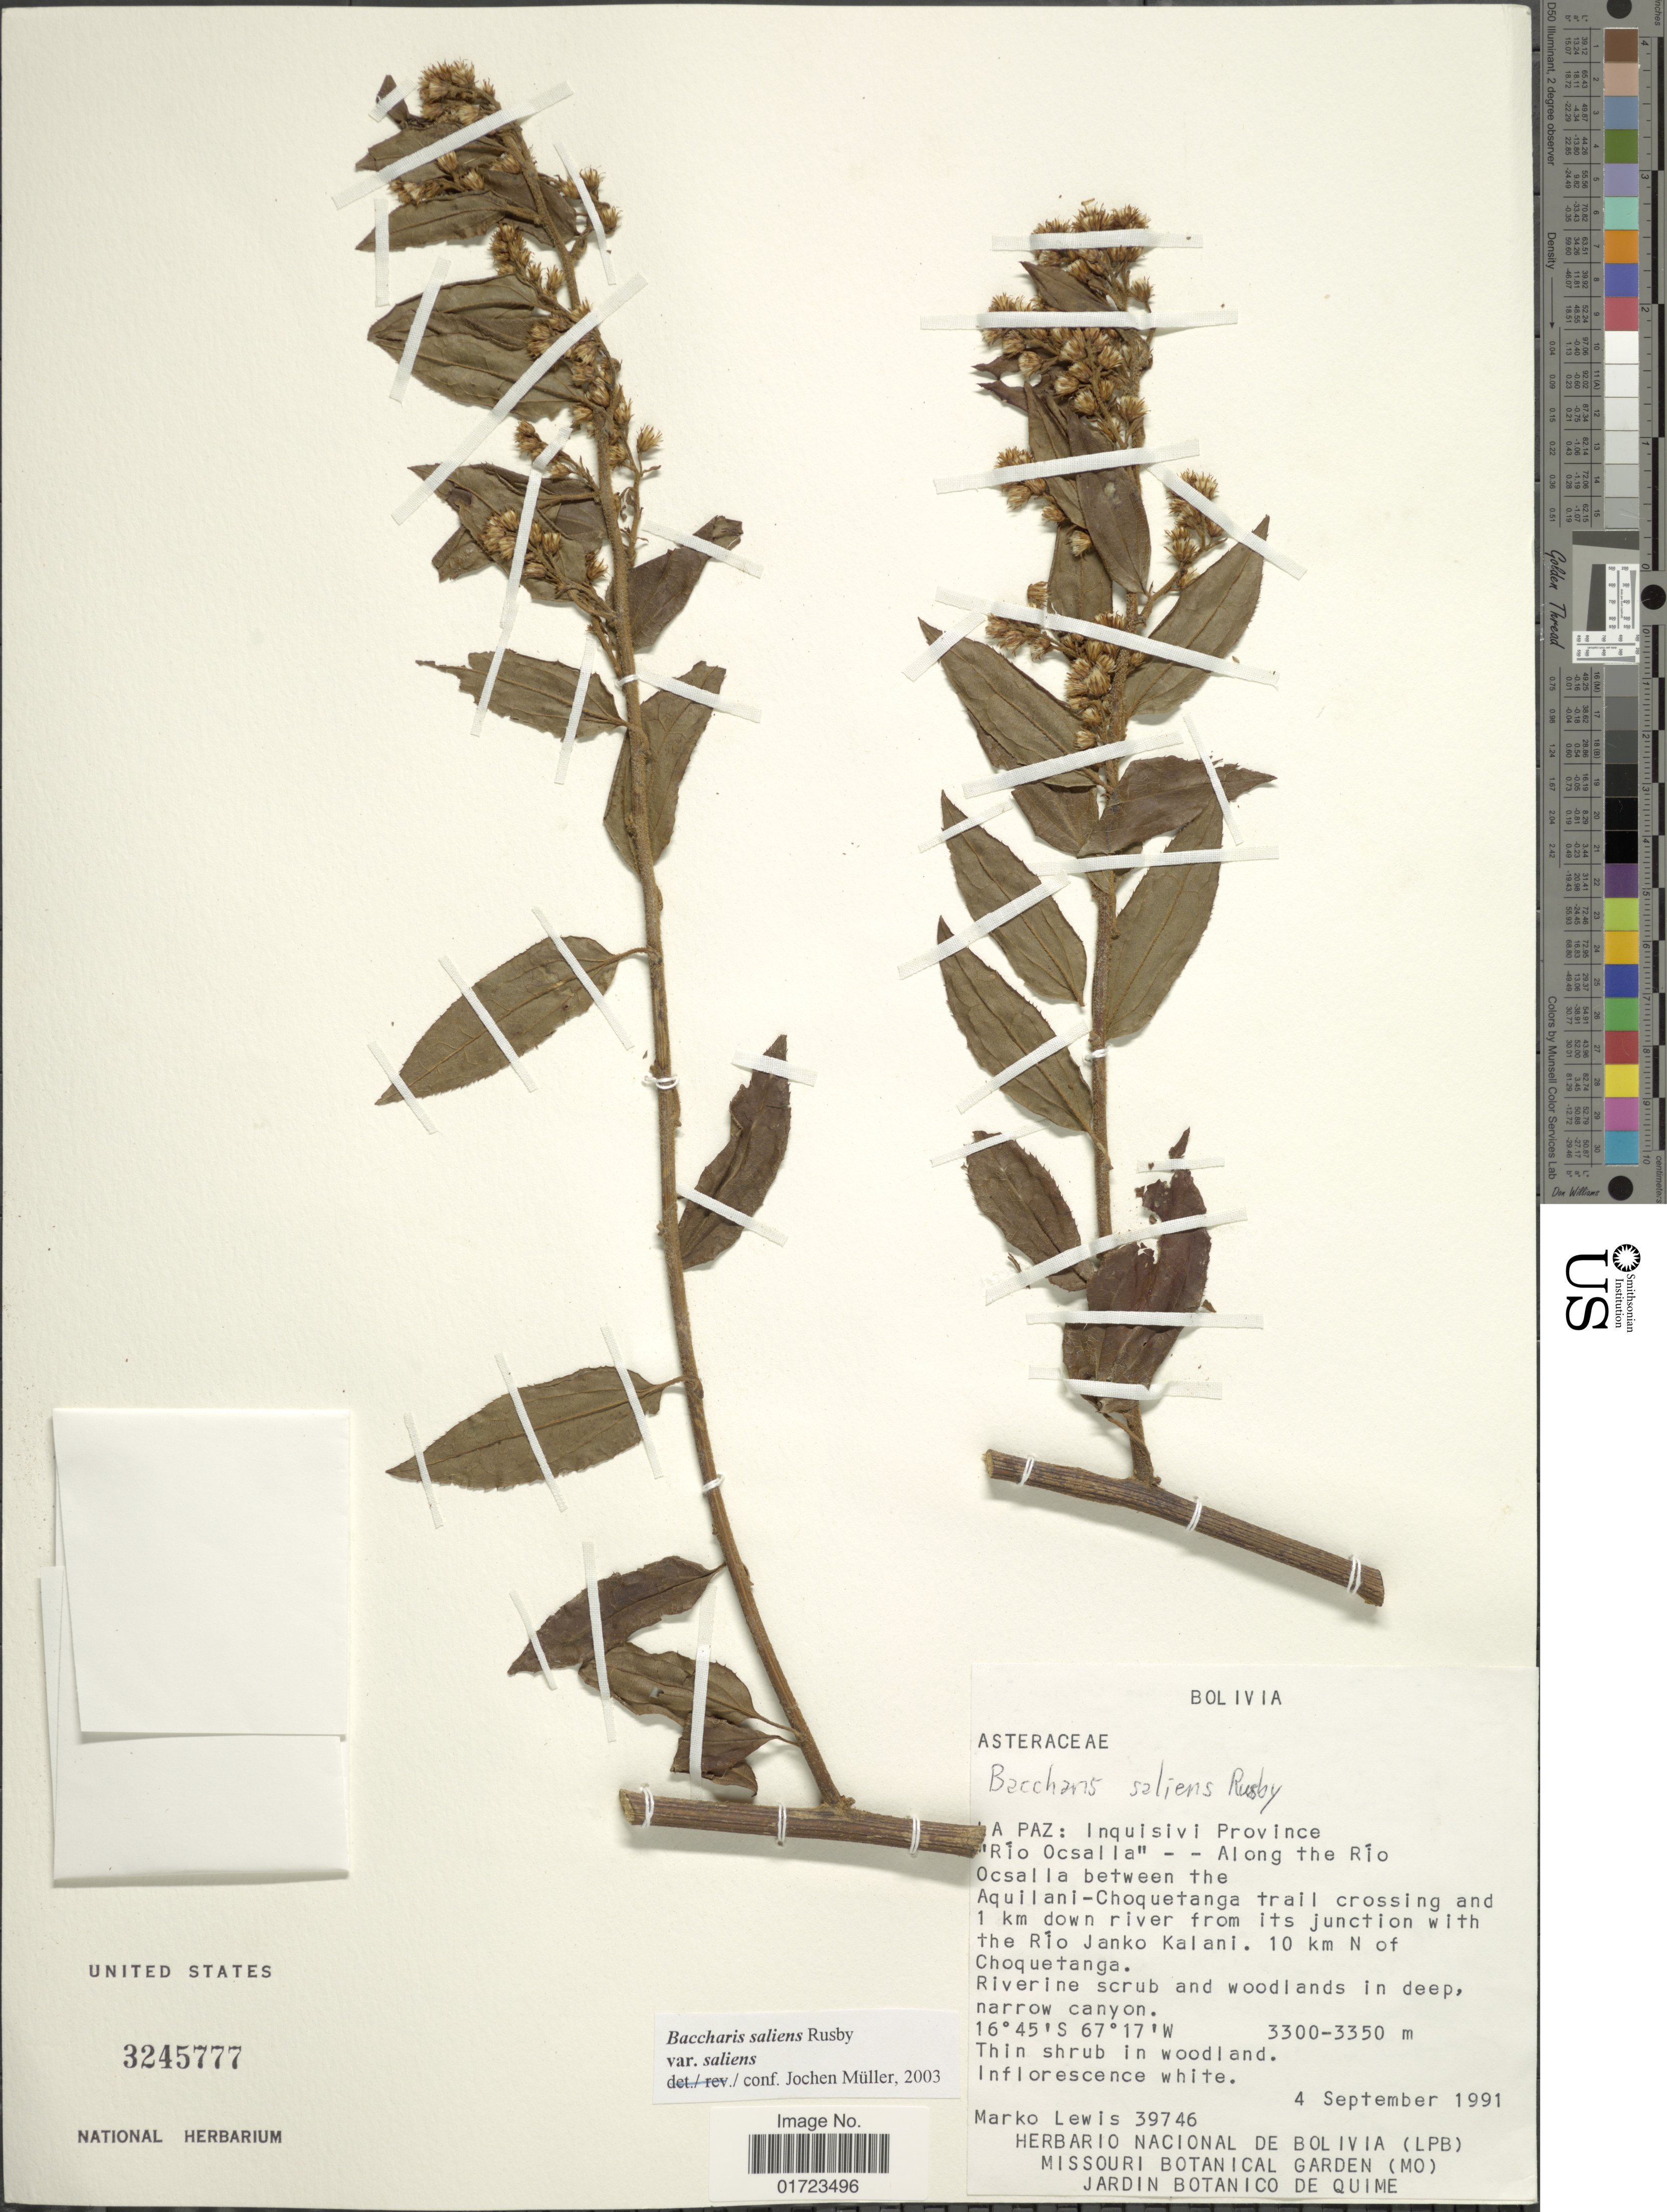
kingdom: Plantae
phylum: Tracheophyta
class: Magnoliopsida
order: Asterales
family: Asteraceae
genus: Baccharis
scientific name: Baccharis saliens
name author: Rusby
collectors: M. A. Lewis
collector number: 39746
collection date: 1991-09-04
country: Bolivia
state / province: La Paz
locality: La Paz: Inquisivi Province "Rio Ocsalla" - - Along the Rio Ocsalla between the Aquillani - Choquetanga trail crossing and 1 km down river from its junction wirth the Rio Janko Kalani. 10 km of Choquetanga.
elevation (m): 3300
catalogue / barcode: US 3245777